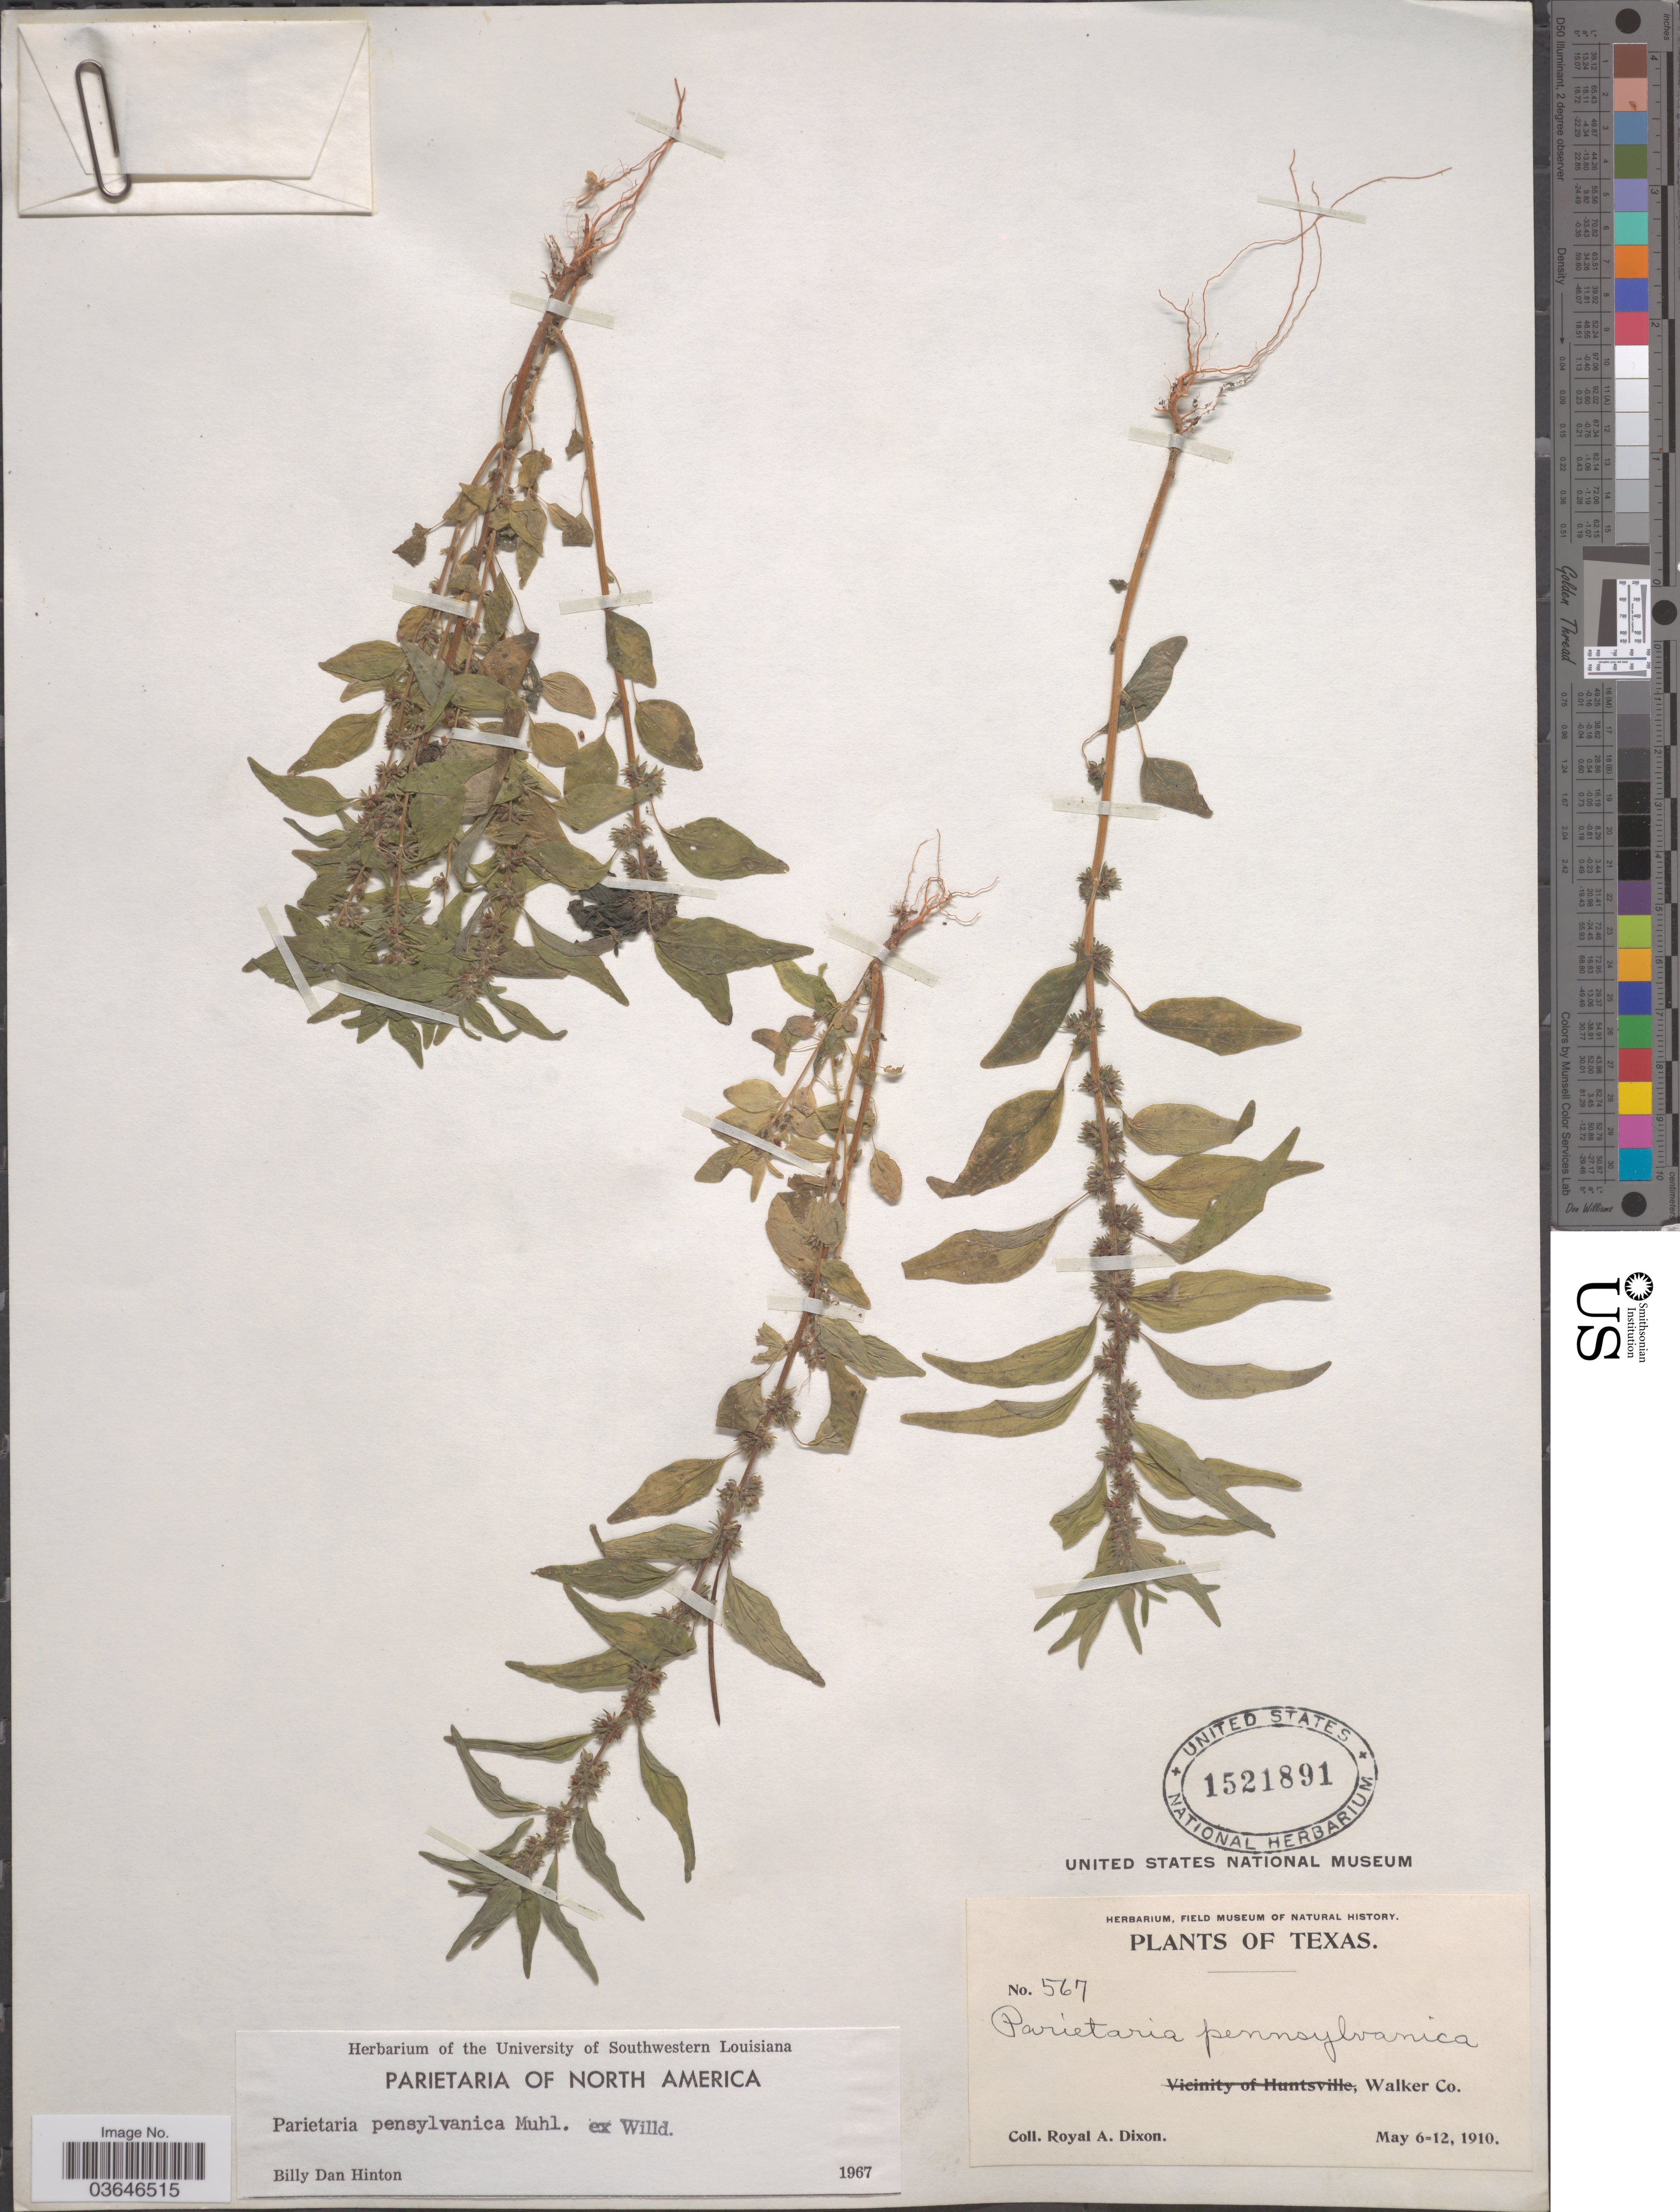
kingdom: Plantae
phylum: Tracheophyta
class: Magnoliopsida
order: Rosales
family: Urticaceae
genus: Parietaria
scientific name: Parietaria pensylvanica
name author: Muhl. ex Willd.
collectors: R. A. Dixon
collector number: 567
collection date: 1910-05-06/1910-05-12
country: United States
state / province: Texas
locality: Walker Co.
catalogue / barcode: US 1521891